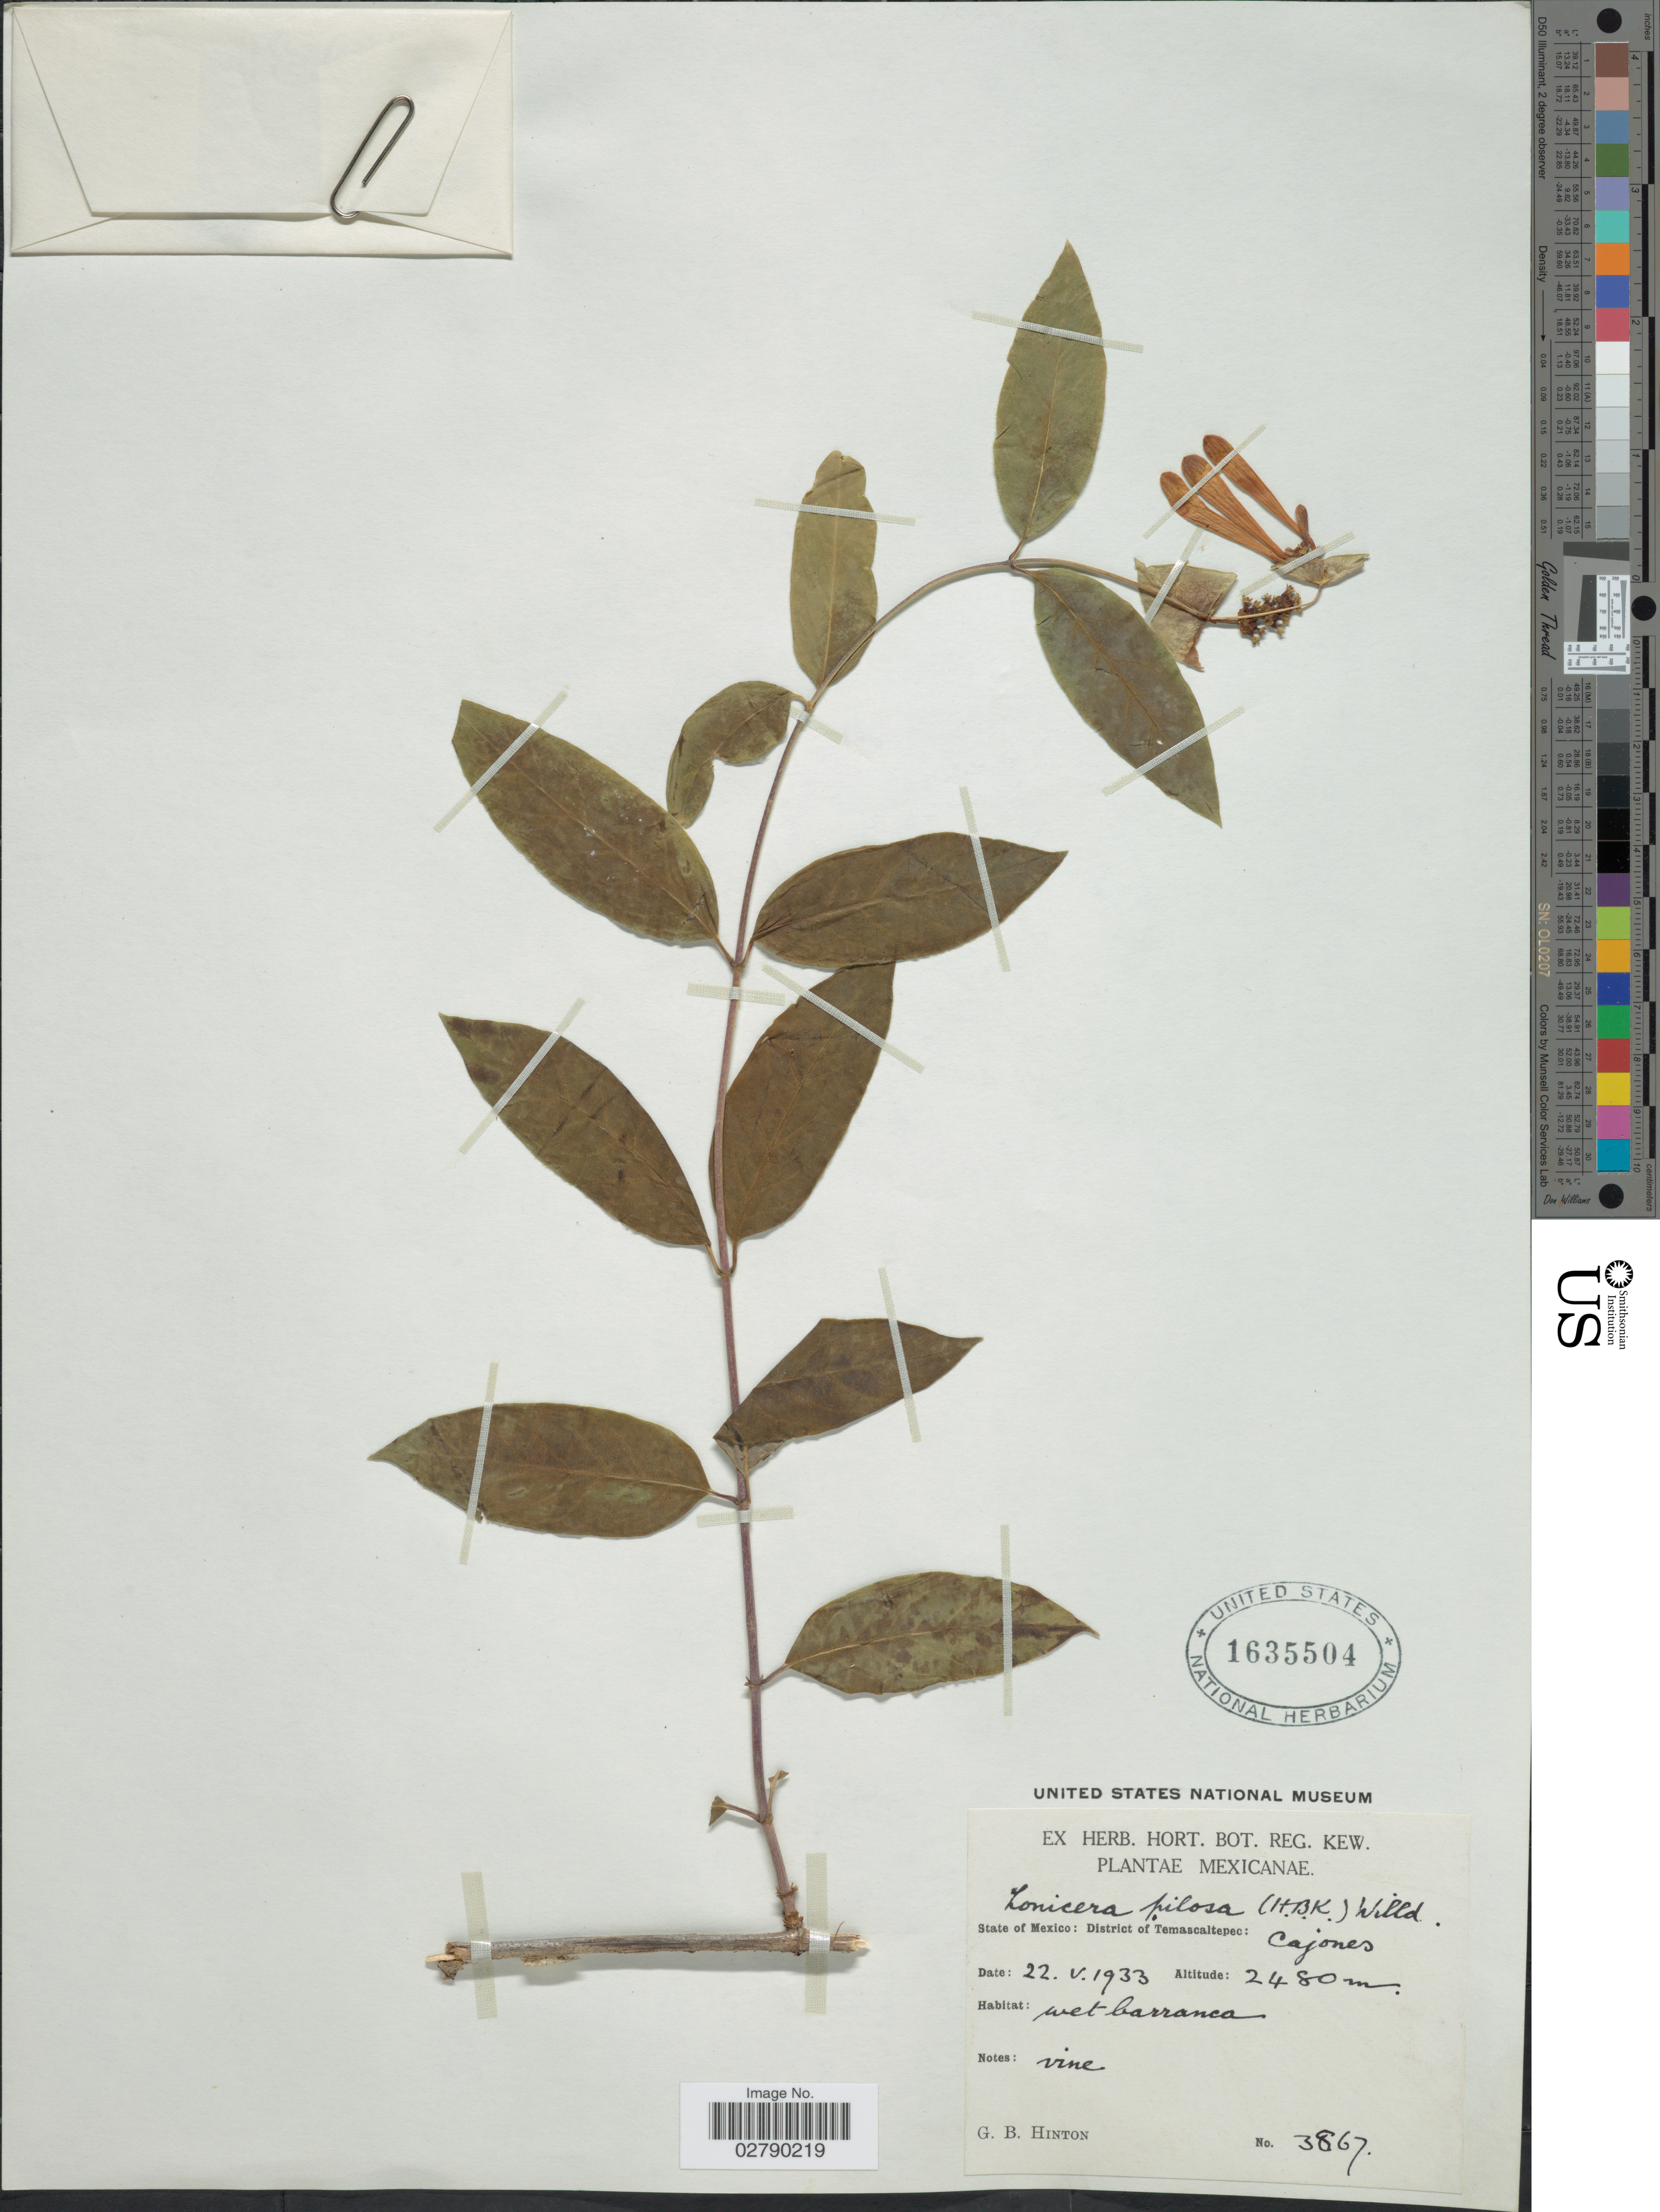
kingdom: Plantae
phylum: Tracheophyta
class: Magnoliopsida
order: Dipsacales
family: Caprifoliaceae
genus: Lonicera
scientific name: Lonicera pilosa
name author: Willd. ex Kunth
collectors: G. B. Hinton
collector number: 3867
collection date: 1933-05-22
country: Mexico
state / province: México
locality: District of Temascaltepec: Cajones.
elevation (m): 2480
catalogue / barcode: US 1635504